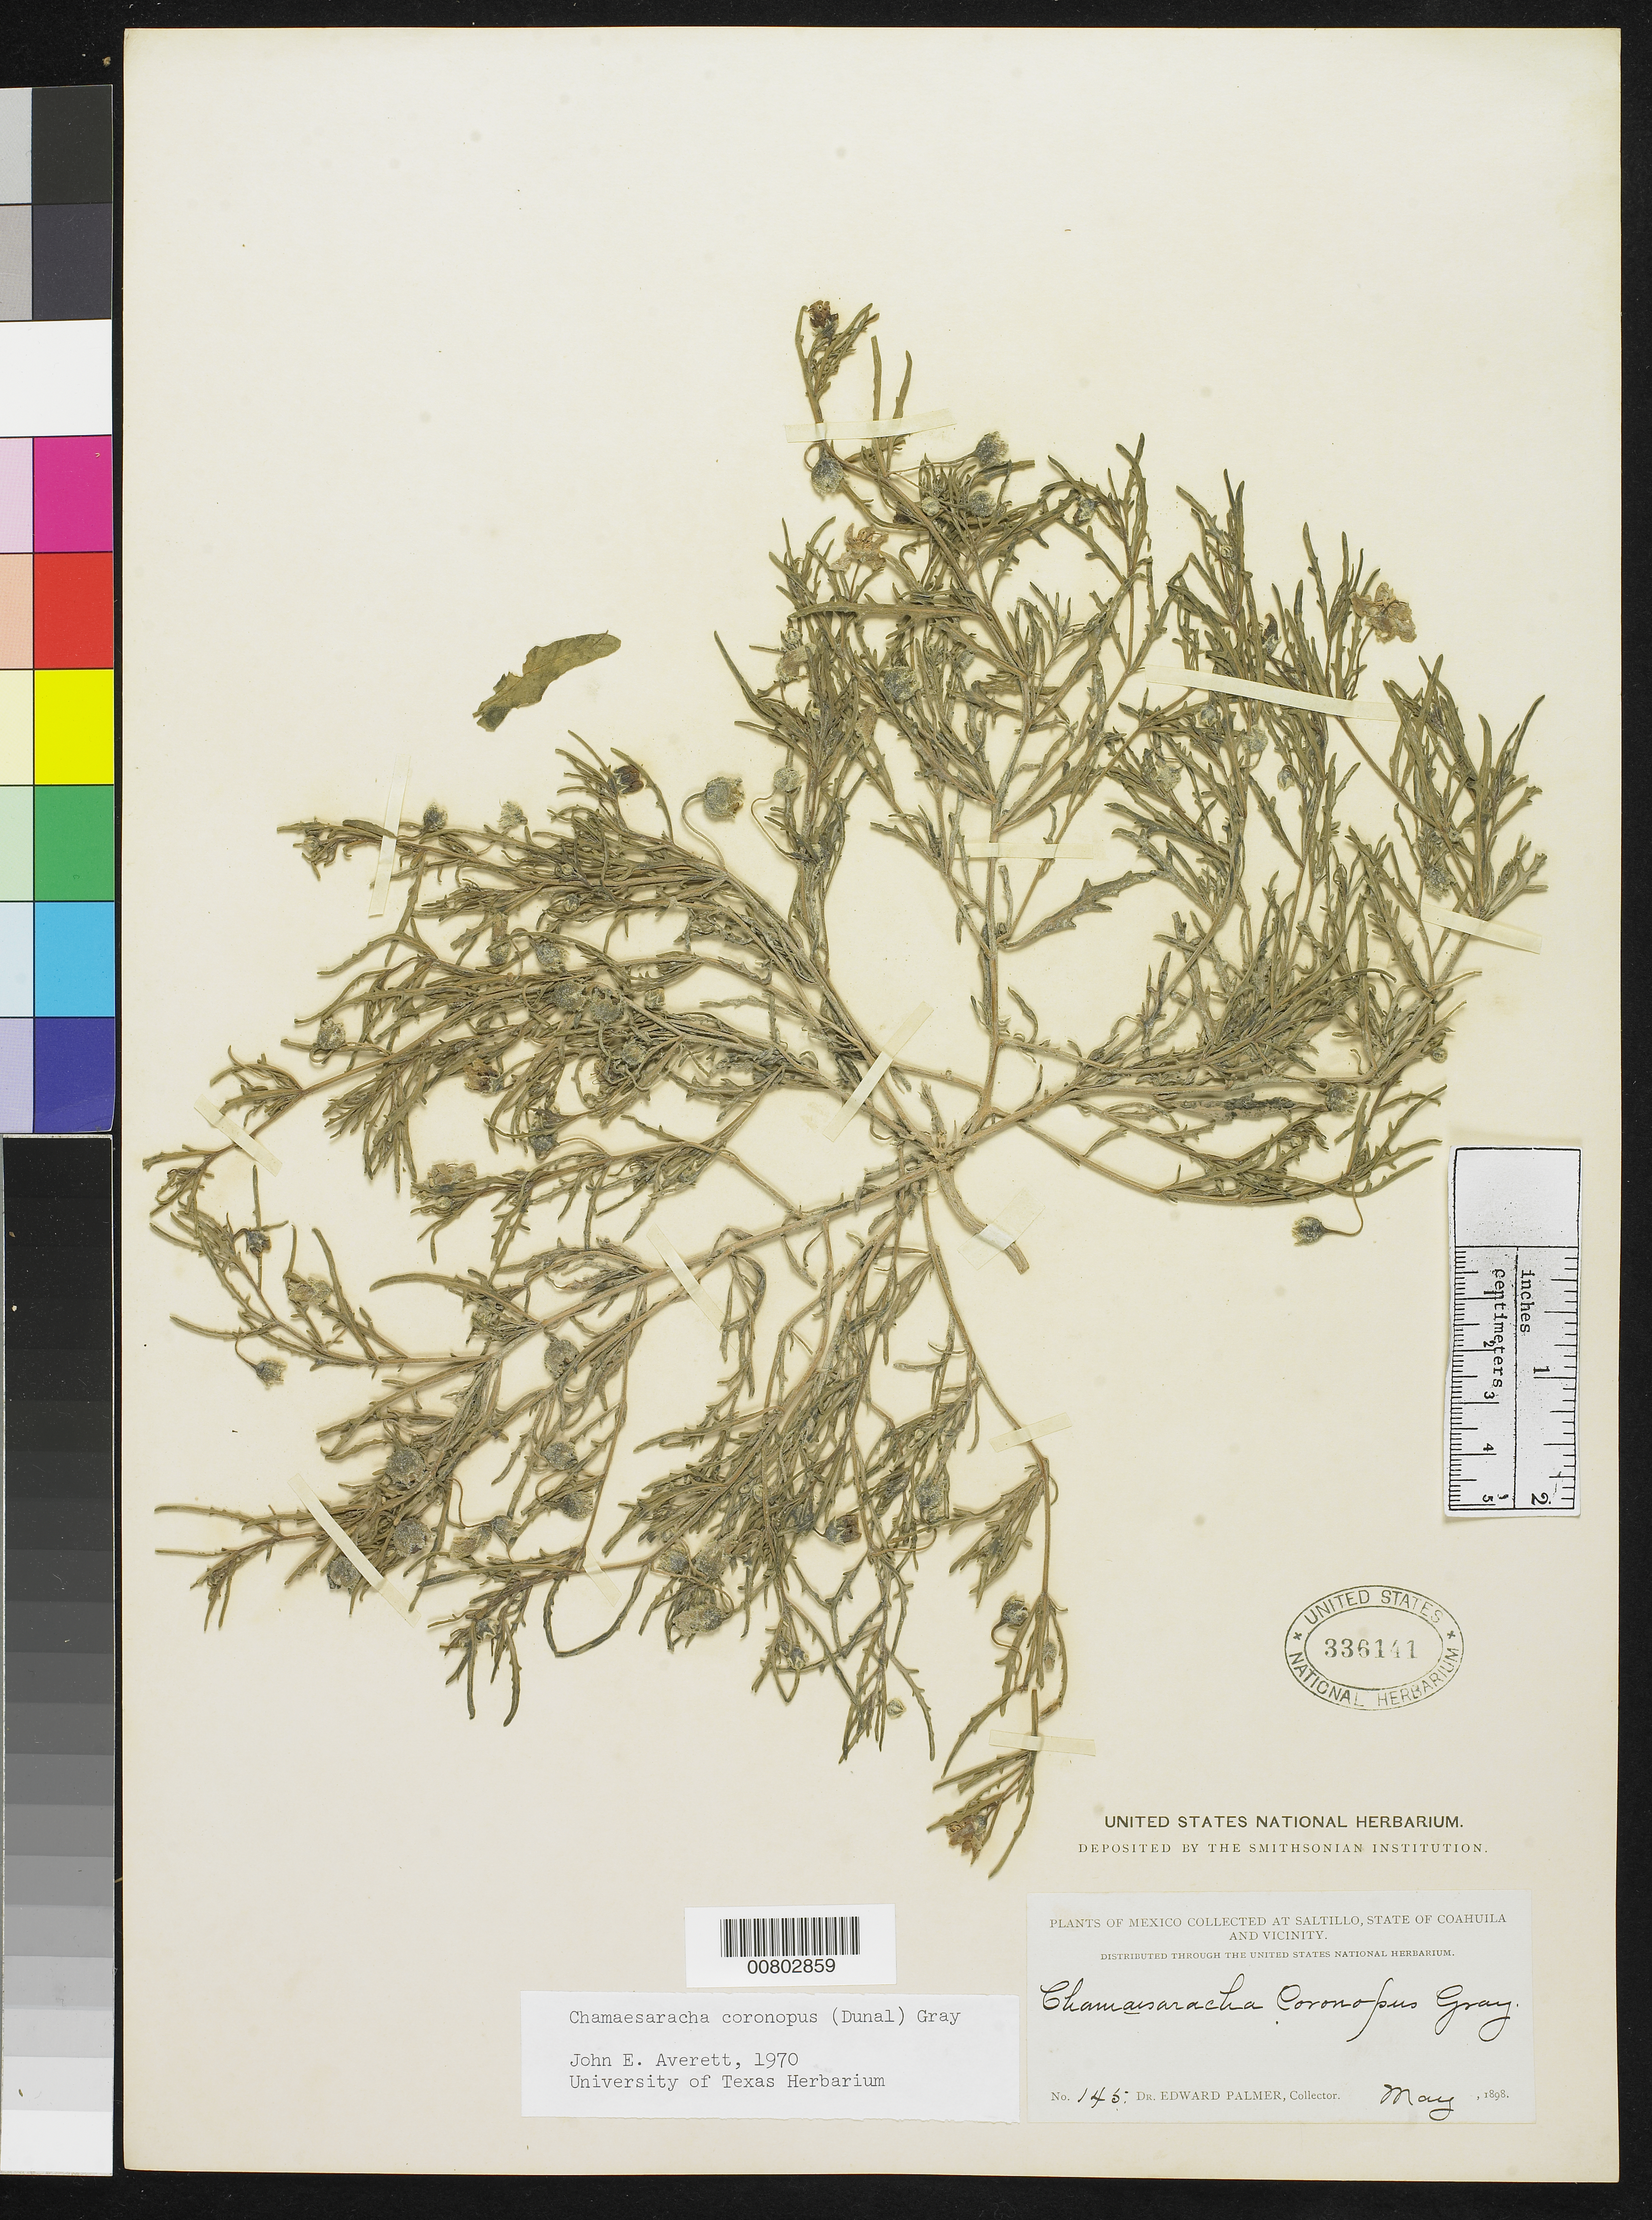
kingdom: Plantae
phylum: Tracheophyta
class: Magnoliopsida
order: Solanales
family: Solanaceae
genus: Chamaesaracha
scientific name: Chamaesaracha coronopus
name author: (Dunal) A. Gray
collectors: E. Palmer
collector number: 145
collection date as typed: May 1898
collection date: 1898-05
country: Mexico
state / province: Coahuila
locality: Saltillo, Coahuila and vicinity.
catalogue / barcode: US 336141